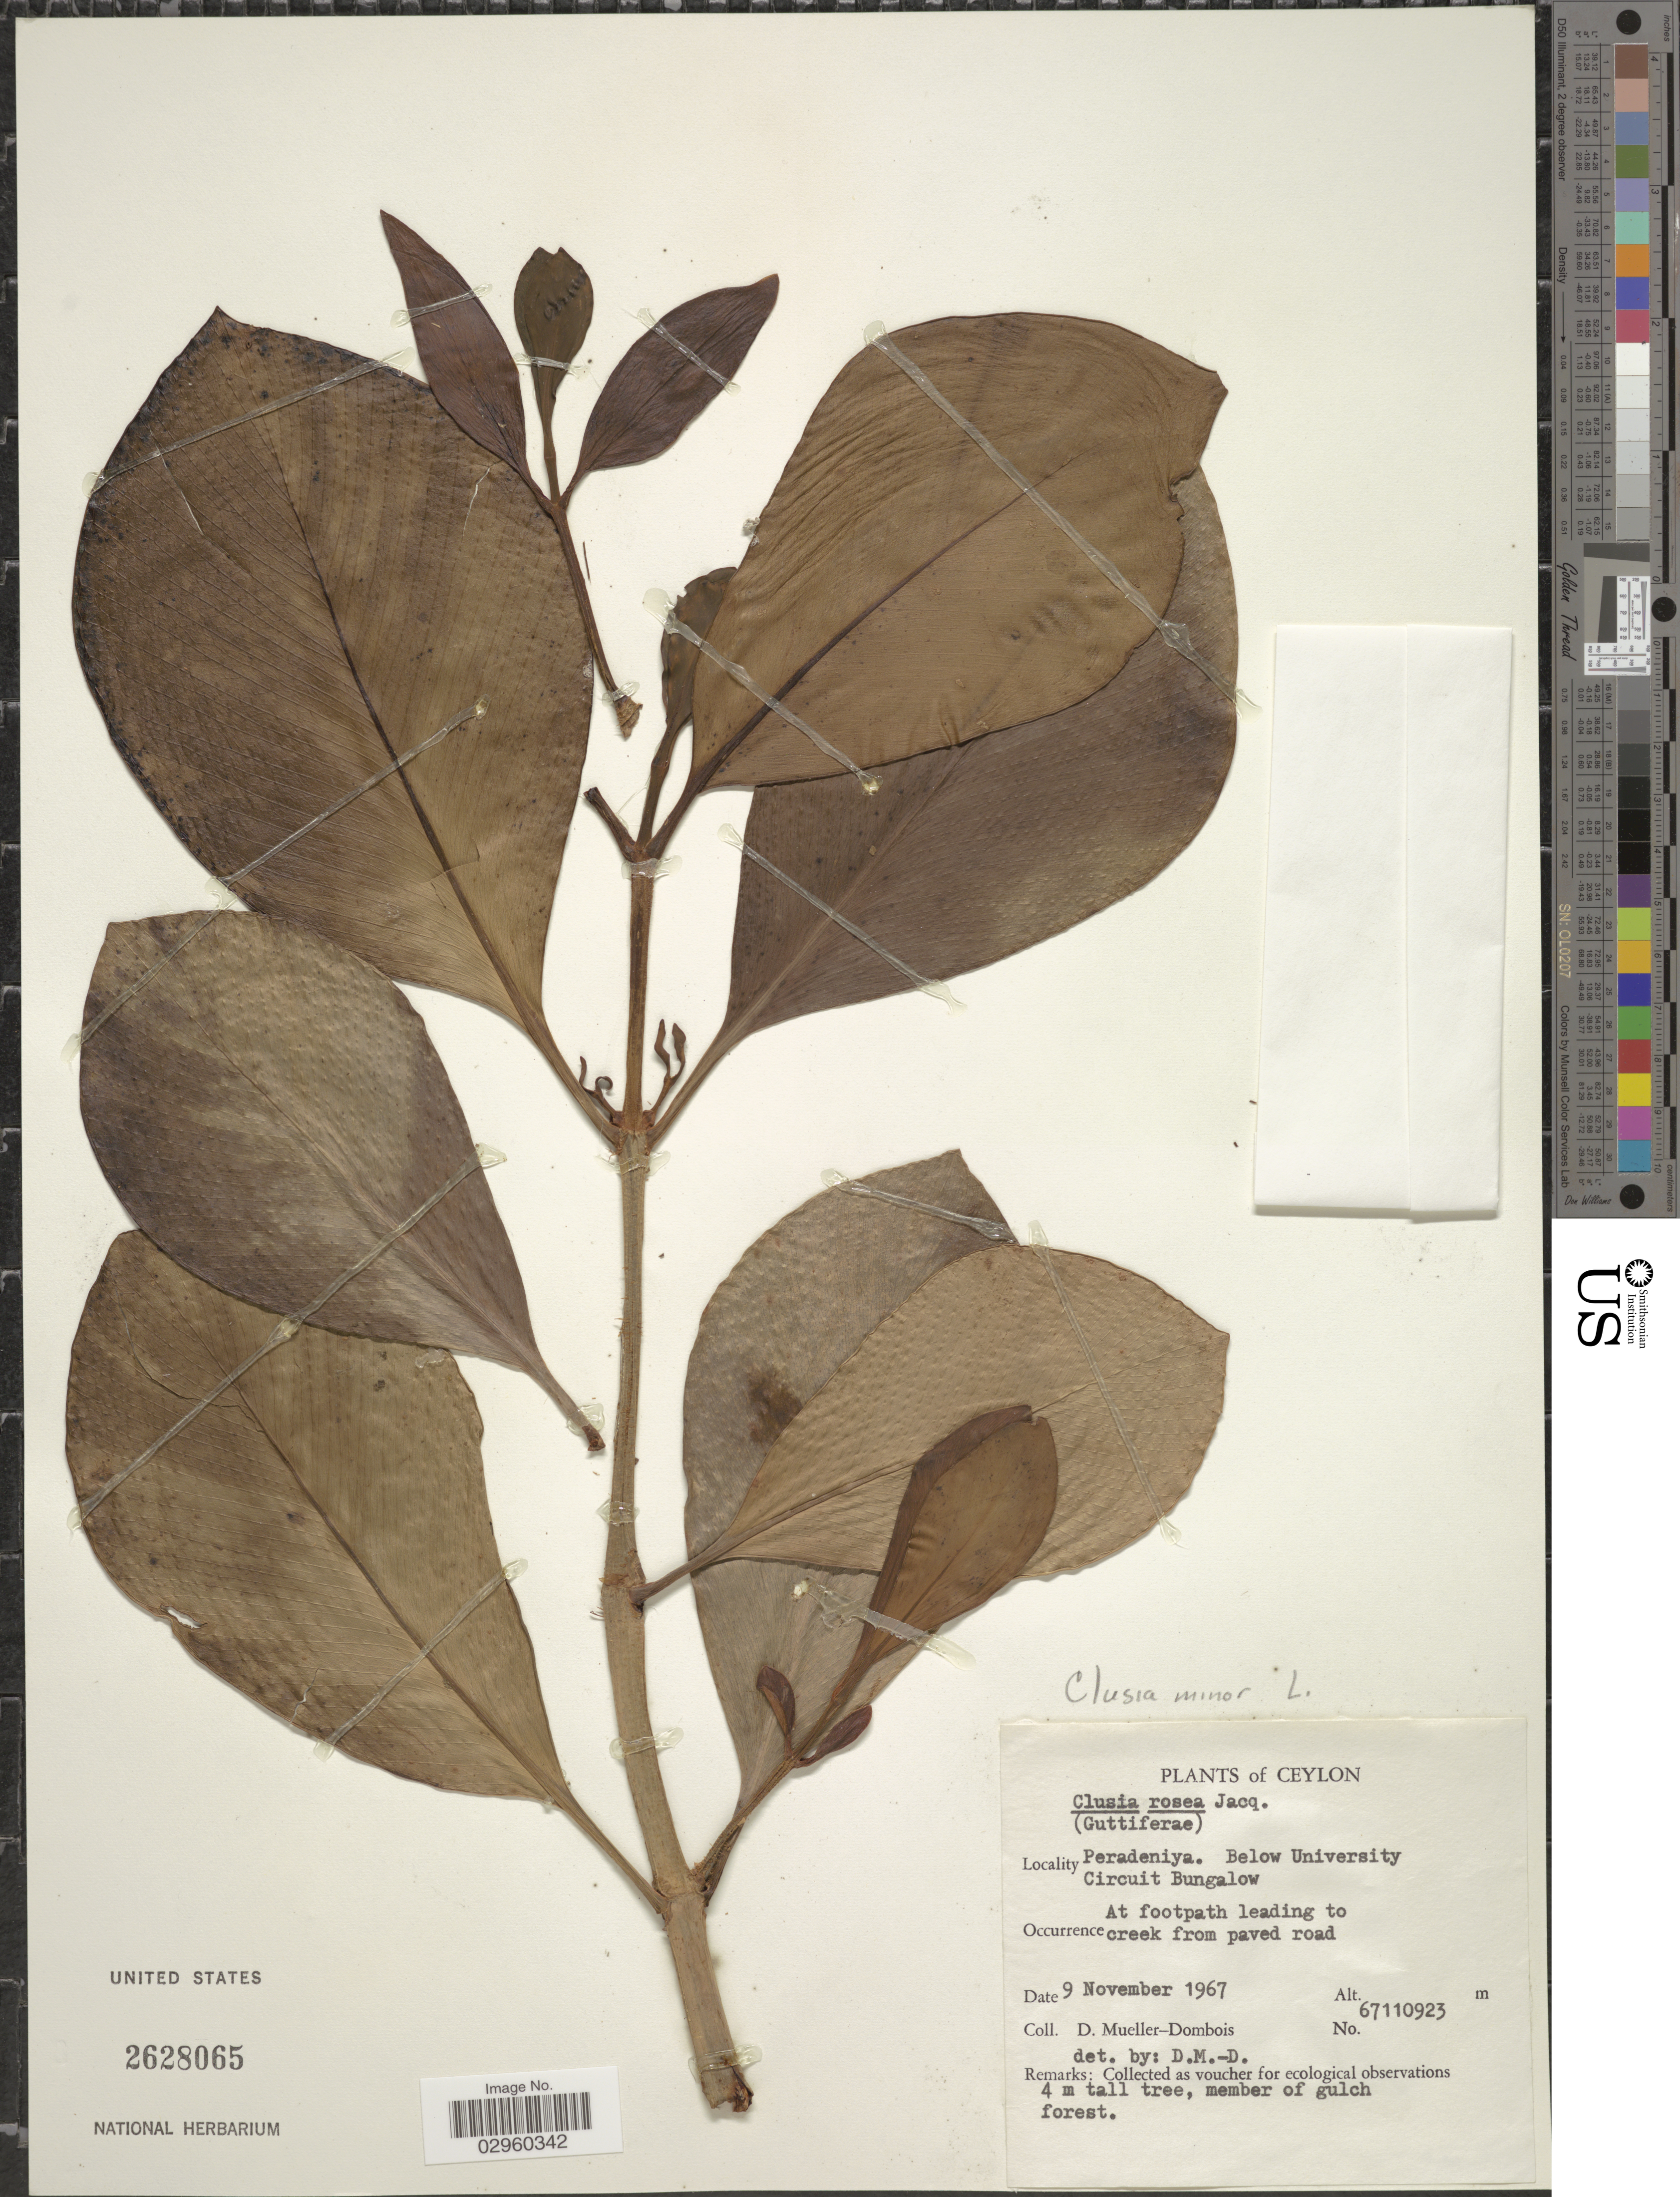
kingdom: Plantae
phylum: Tracheophyta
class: Magnoliopsida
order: Malpighiales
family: Clusiaceae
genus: Clusia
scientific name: Clusia minor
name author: L.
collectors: D. Mueller-Dombois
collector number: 67110923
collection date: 1967-11-09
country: Sri Lanka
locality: Ceylon, Peradeniya. Below University Circuit Bungalow.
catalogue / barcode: US 2628065